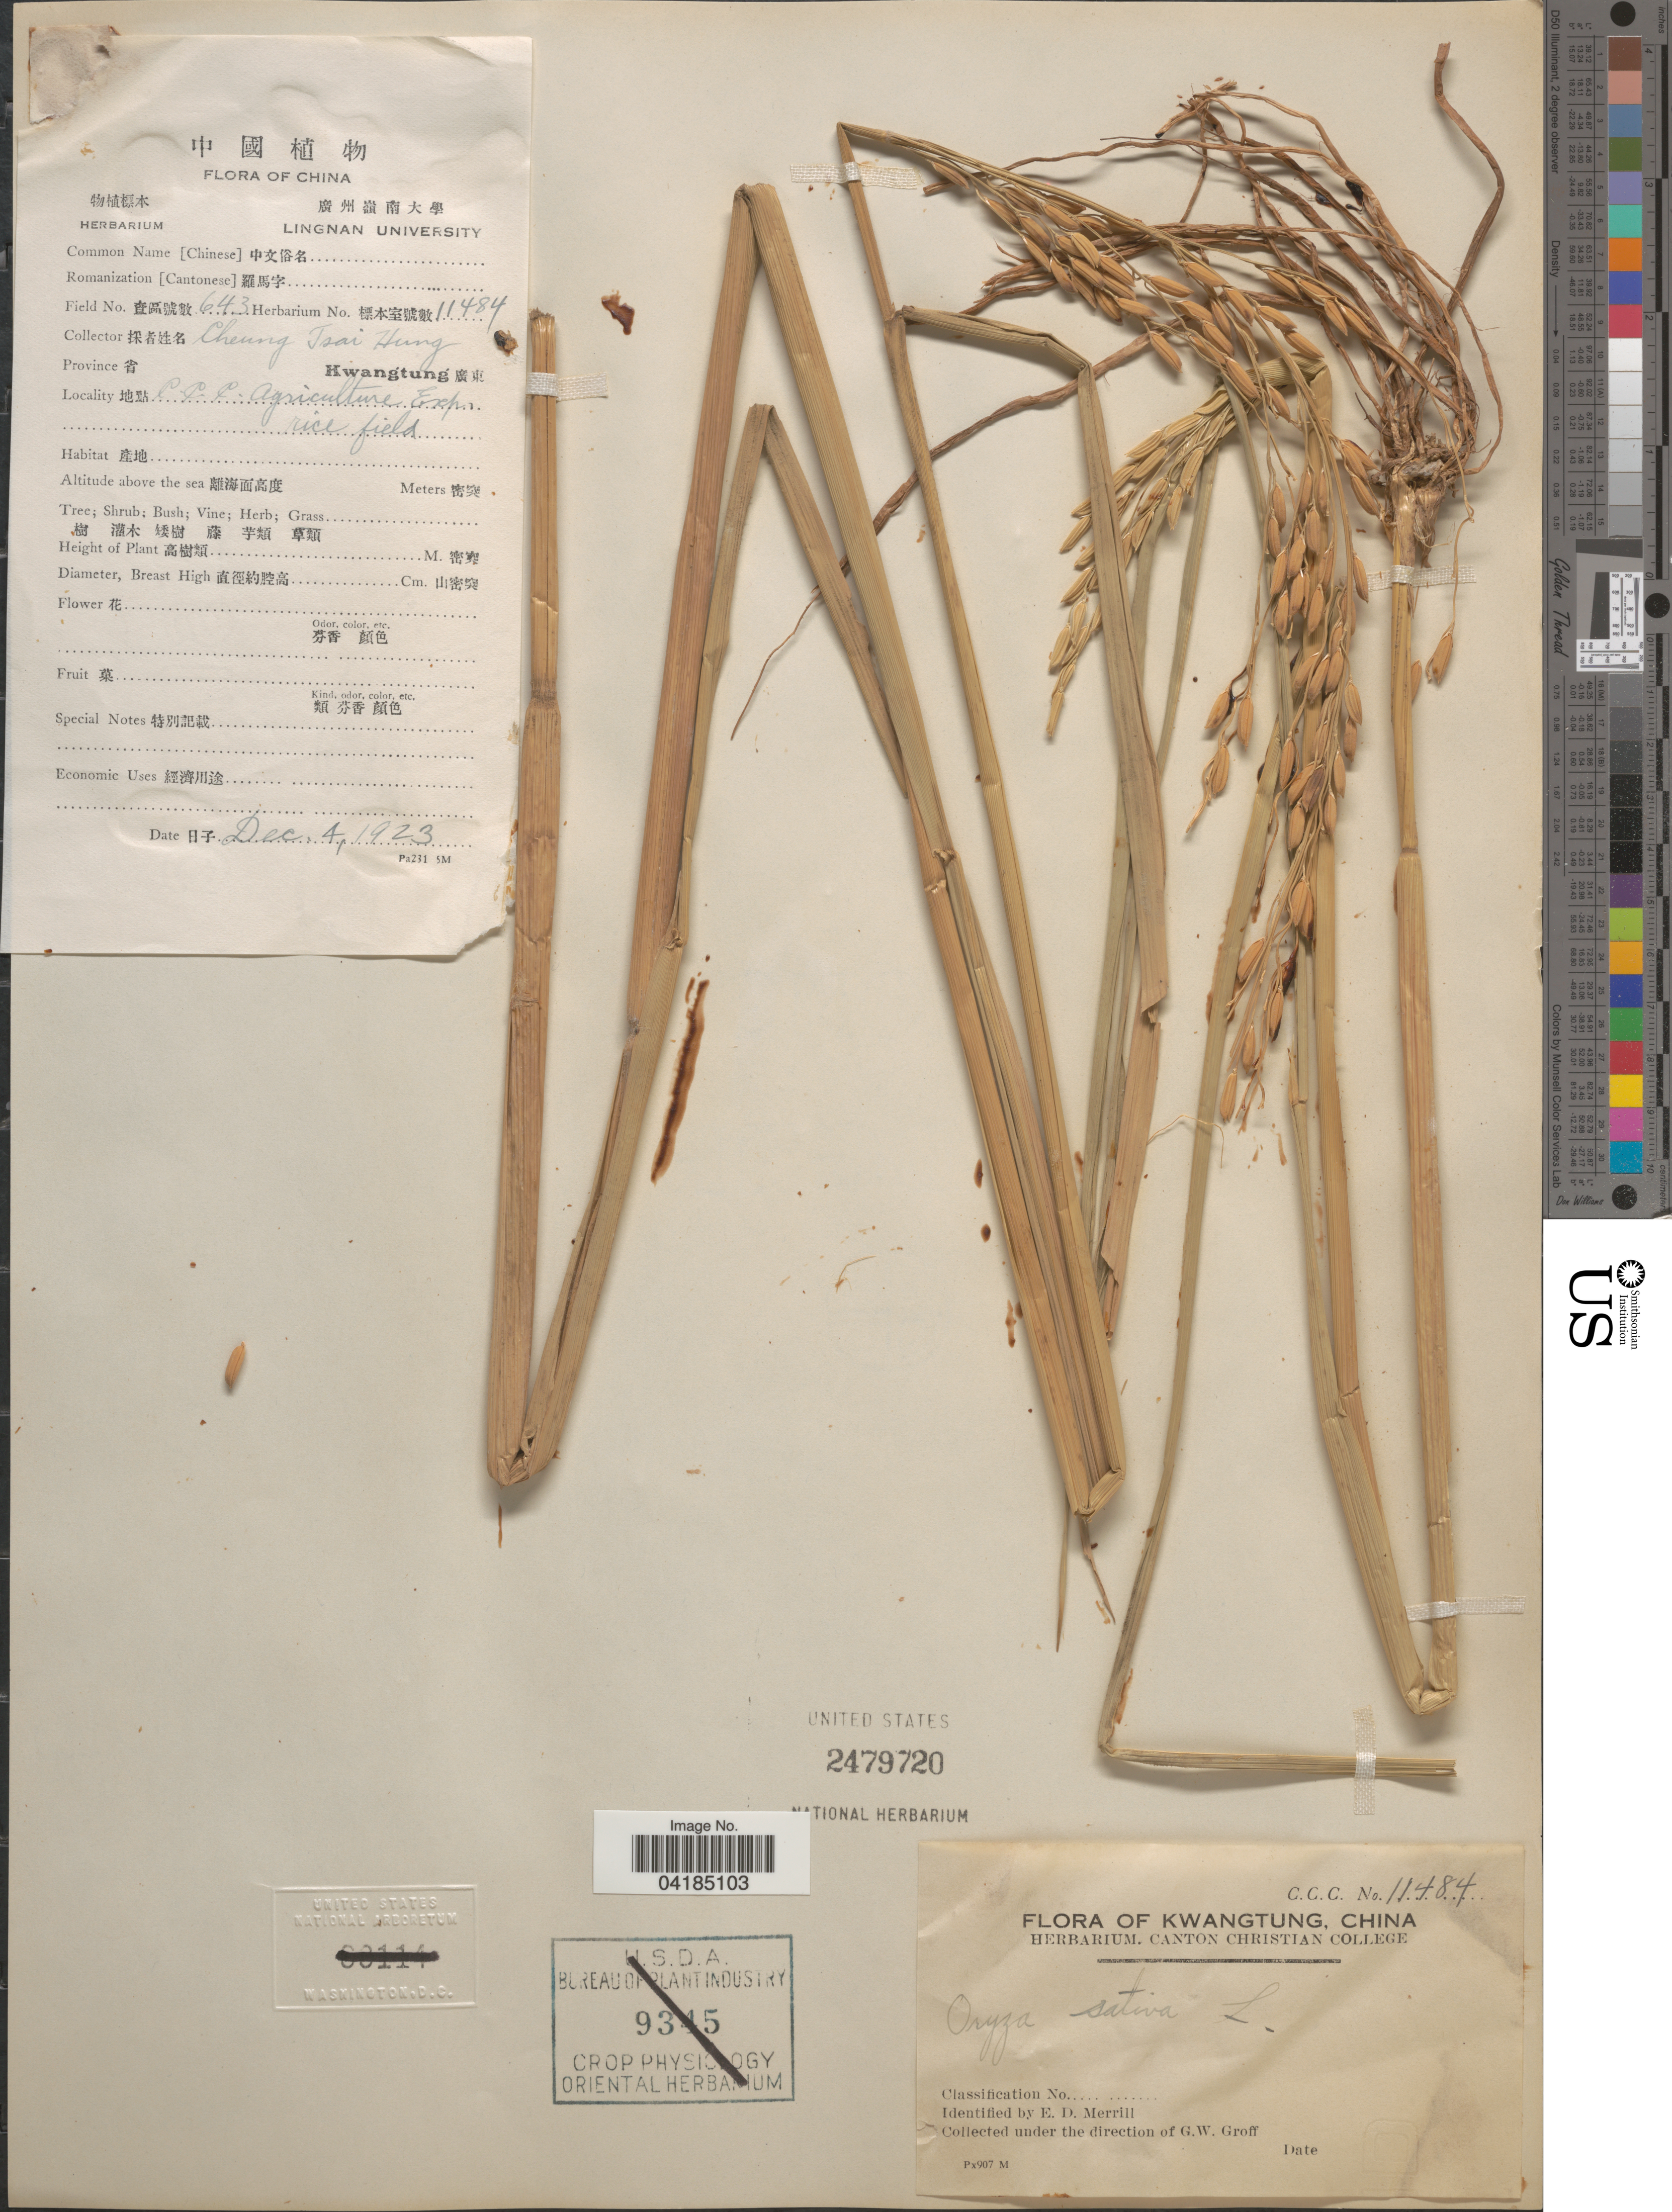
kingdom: Plantae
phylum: Tracheophyta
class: Liliopsida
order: Poales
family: Poaceae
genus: Oryza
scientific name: Oryza sativa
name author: L.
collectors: Cheung Tsai Hung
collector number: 643/11484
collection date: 1923-12-04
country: China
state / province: Guangdong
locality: Province Kwangtung. X. C.C.C. Agriculture Expr. rice field.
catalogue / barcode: US 2479720